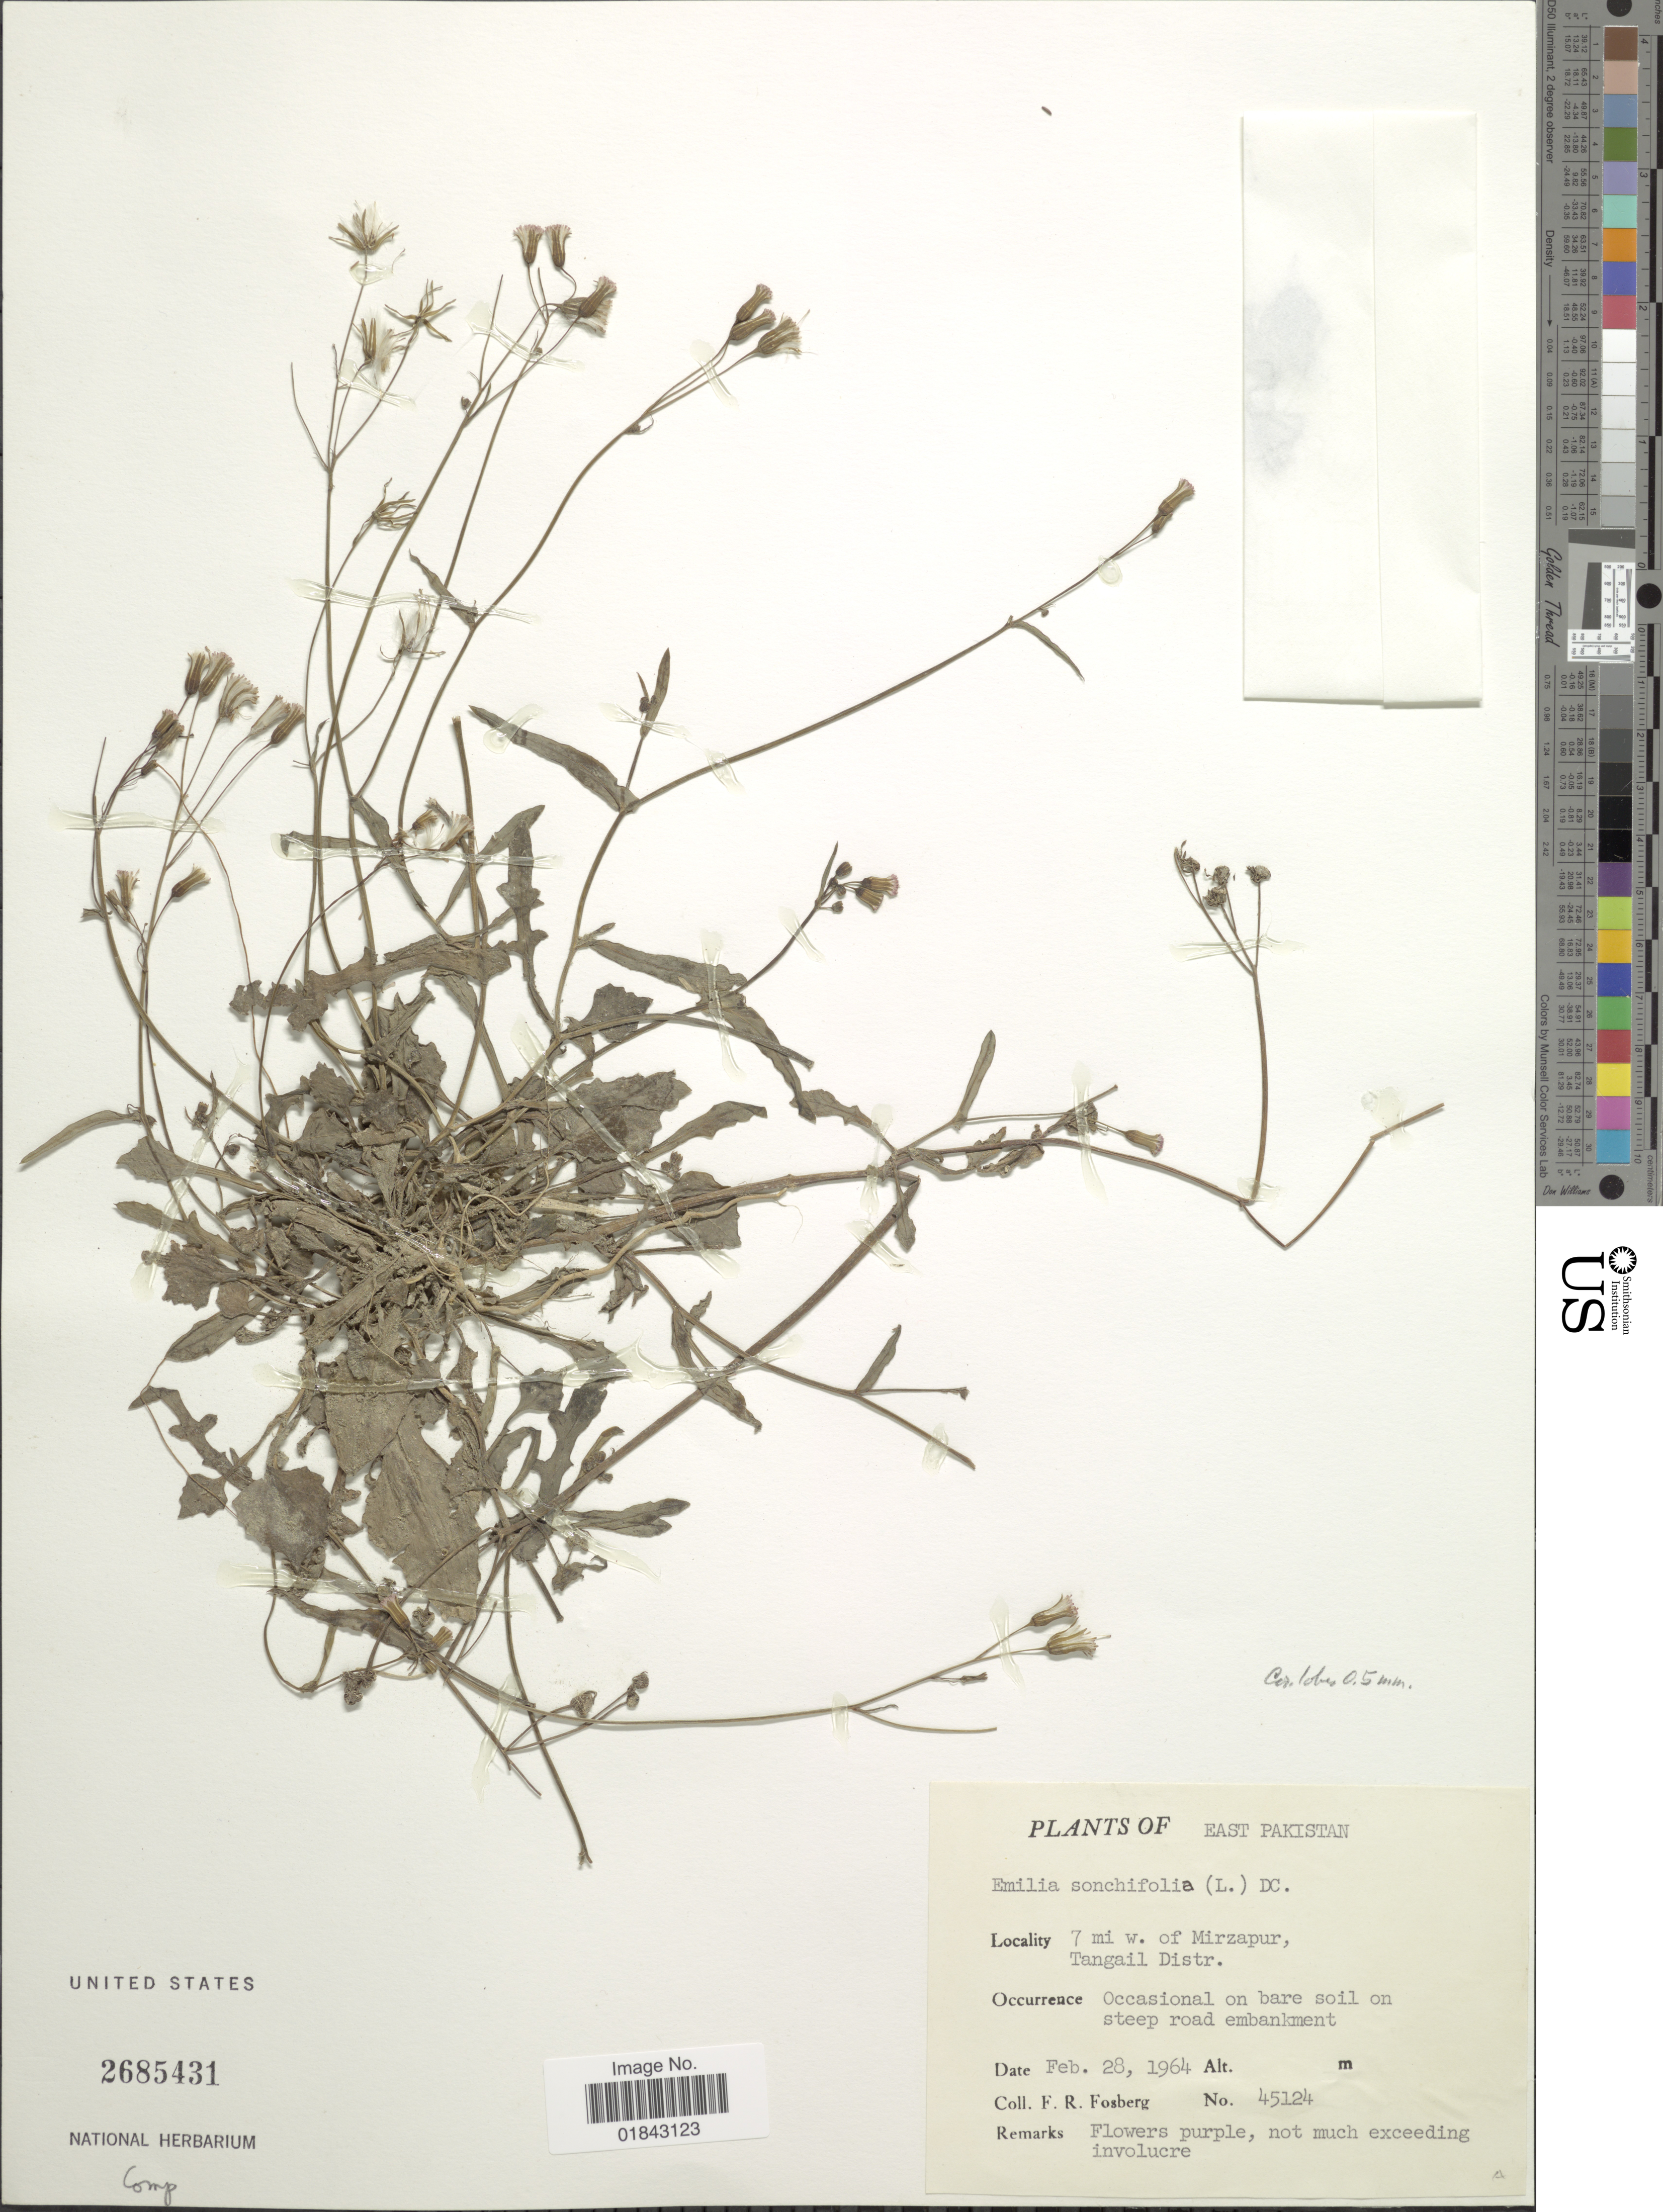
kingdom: Plantae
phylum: Tracheophyta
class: Magnoliopsida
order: Asterales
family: Asteraceae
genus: Emilia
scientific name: Emilia sonchifolia var. sonchifolia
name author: (L.) DC.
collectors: F. R. Fosberg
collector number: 45124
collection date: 1964-02-28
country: Bangladesh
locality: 7 mi w. of Mirzapur, Tangail Distr., occasional on bare soil on steep road embankment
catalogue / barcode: US 2685431